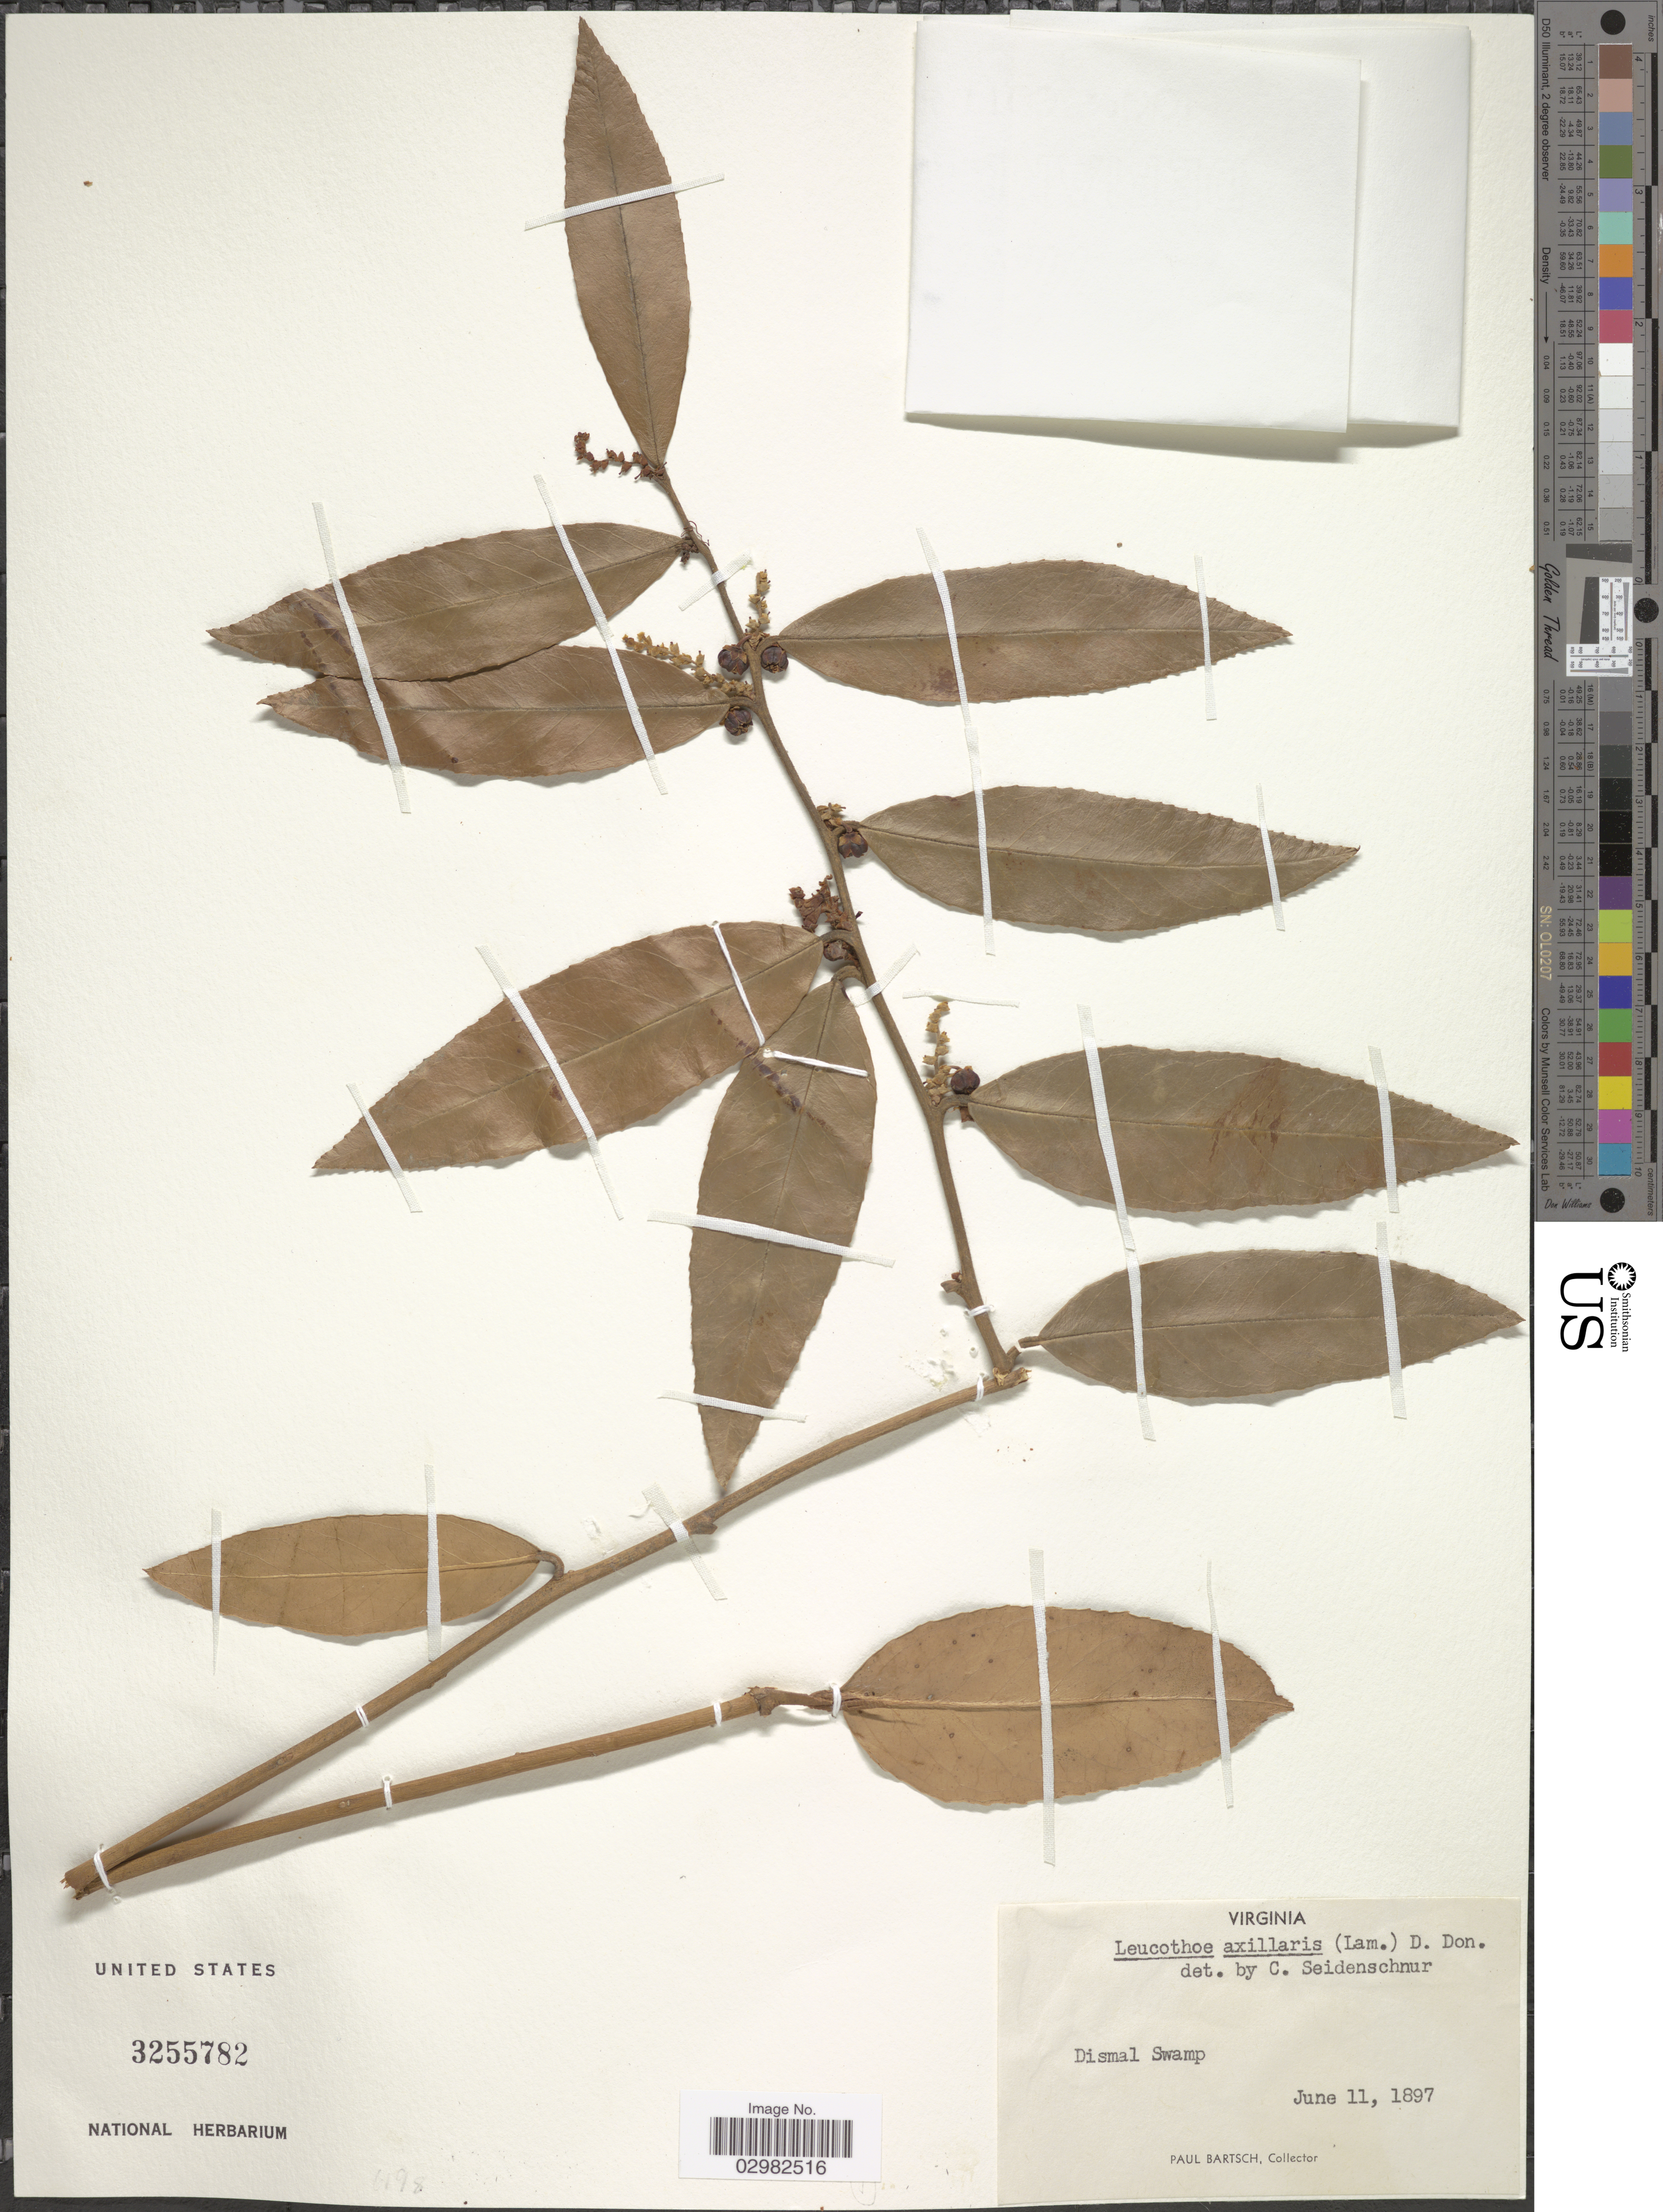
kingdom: Plantae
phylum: Tracheophyta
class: Magnoliopsida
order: Ericales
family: Ericaceae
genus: Leucothoe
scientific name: Leucothoë axillaris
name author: (Lam.) D. Don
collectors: P. Bartsch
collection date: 1897-06-11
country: United States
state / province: Virginia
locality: Dismal Swamp.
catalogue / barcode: US 3255782